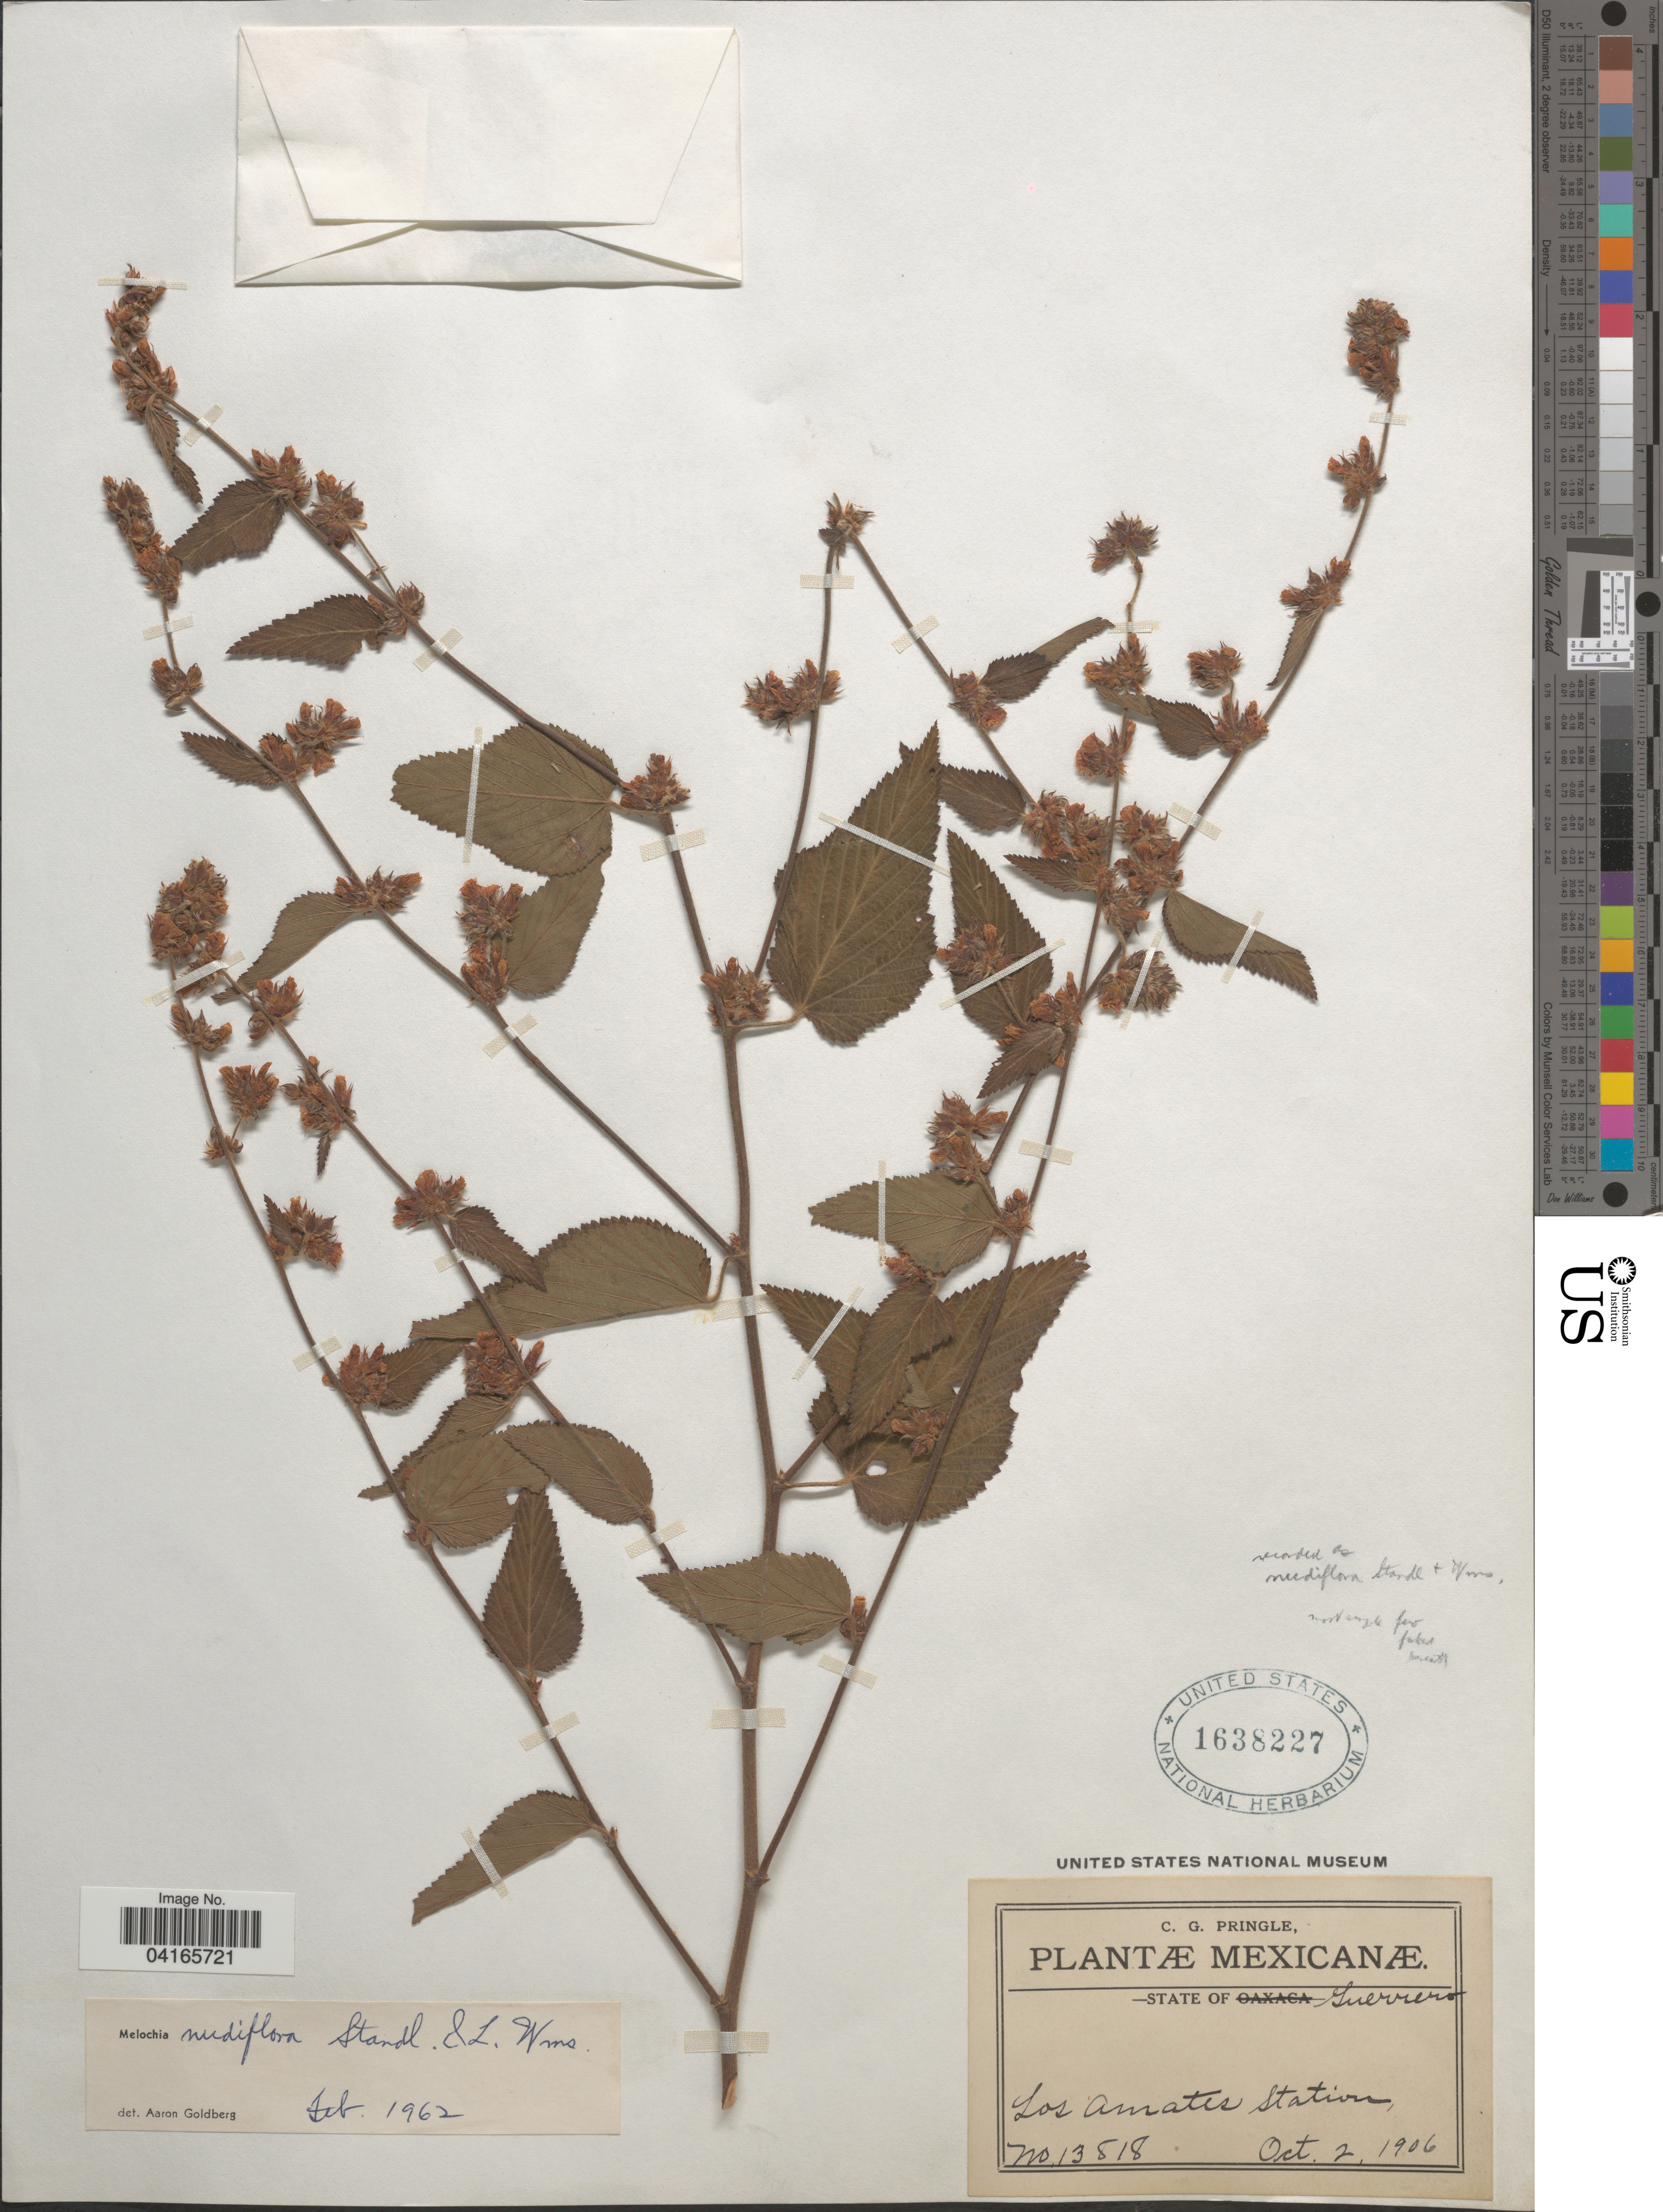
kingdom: Plantae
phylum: Tracheophyta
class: Magnoliopsida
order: Malvales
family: Malvaceae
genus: Melochia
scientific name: Melochia nudiflora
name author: Standl. & L.O. Williams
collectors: C. G. Pringle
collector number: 13818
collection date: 1906-10-02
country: Mexico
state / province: Guerrero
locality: Los Amates Station.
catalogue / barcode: US 1638227